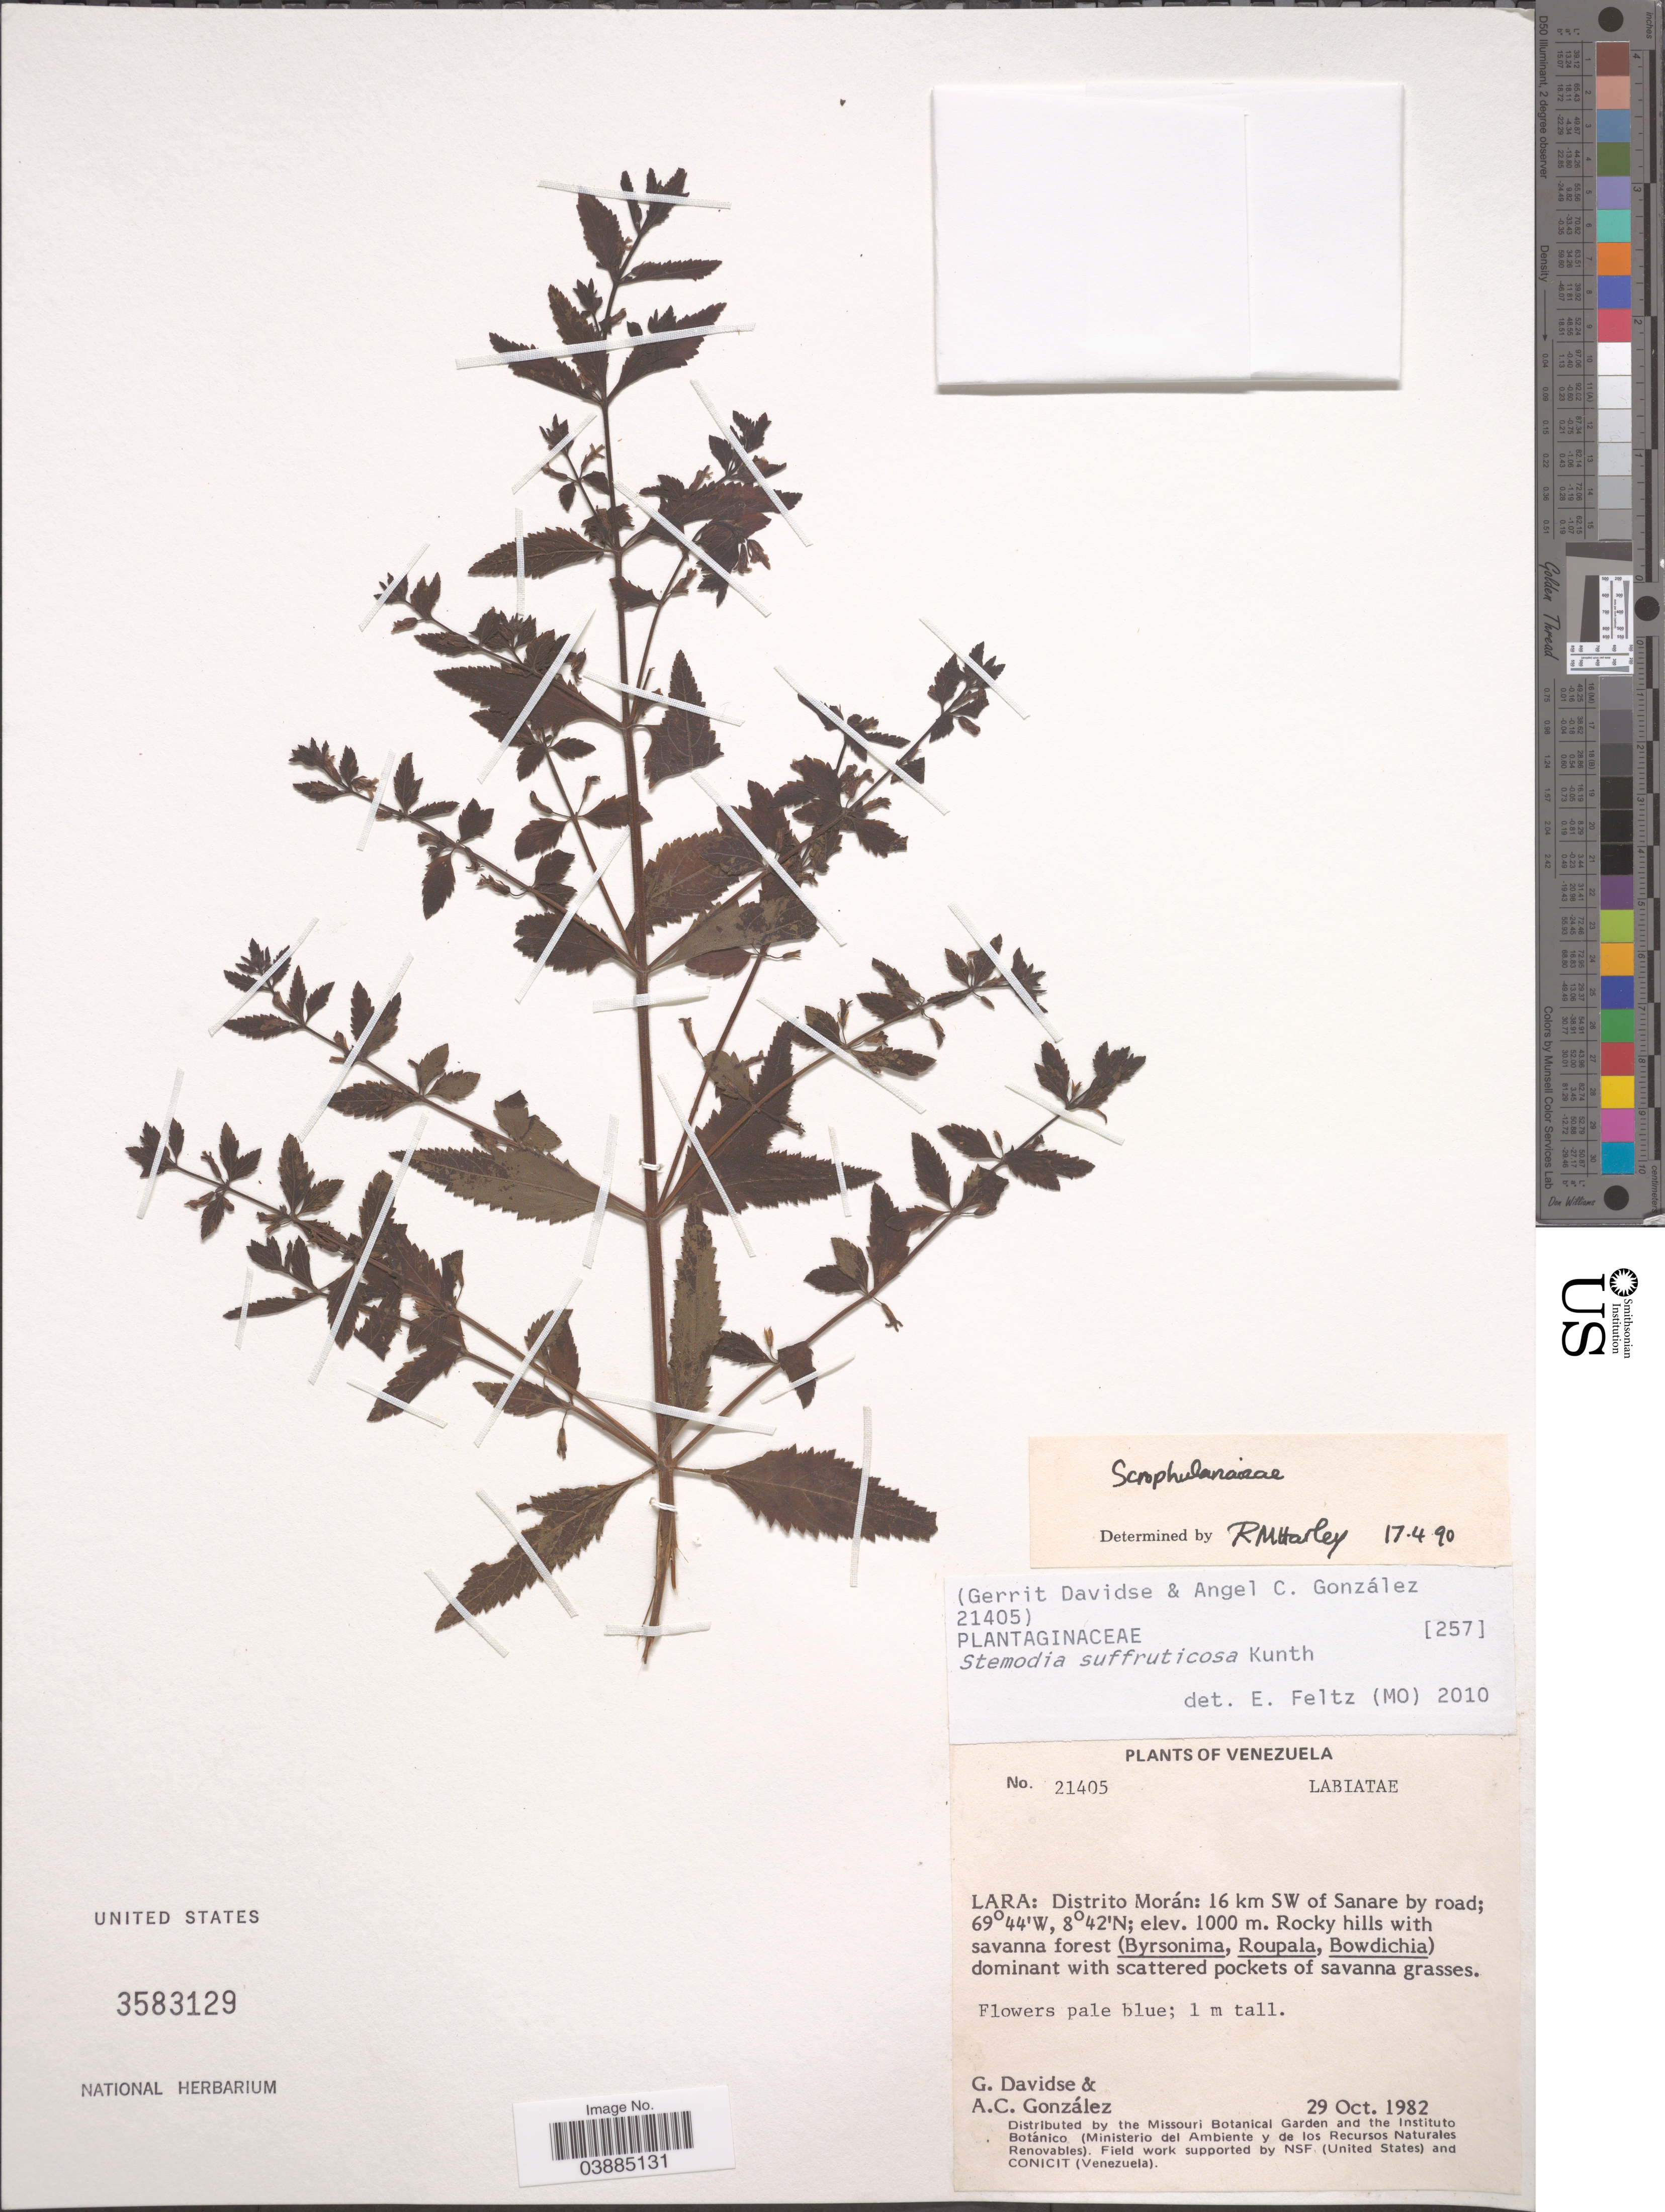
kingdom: Plantae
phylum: Tracheophyta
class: Magnoliopsida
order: Lamiales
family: Plantaginaceae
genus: Stemodia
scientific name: Stemodia suffruticosa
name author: Kunth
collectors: G. Davidse & A. C. González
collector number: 21405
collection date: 1982-10-29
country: Venezuela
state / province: Lara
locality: Distrito Morán: 16 km SW of Sanare by road.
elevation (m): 1000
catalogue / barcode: US 3583129